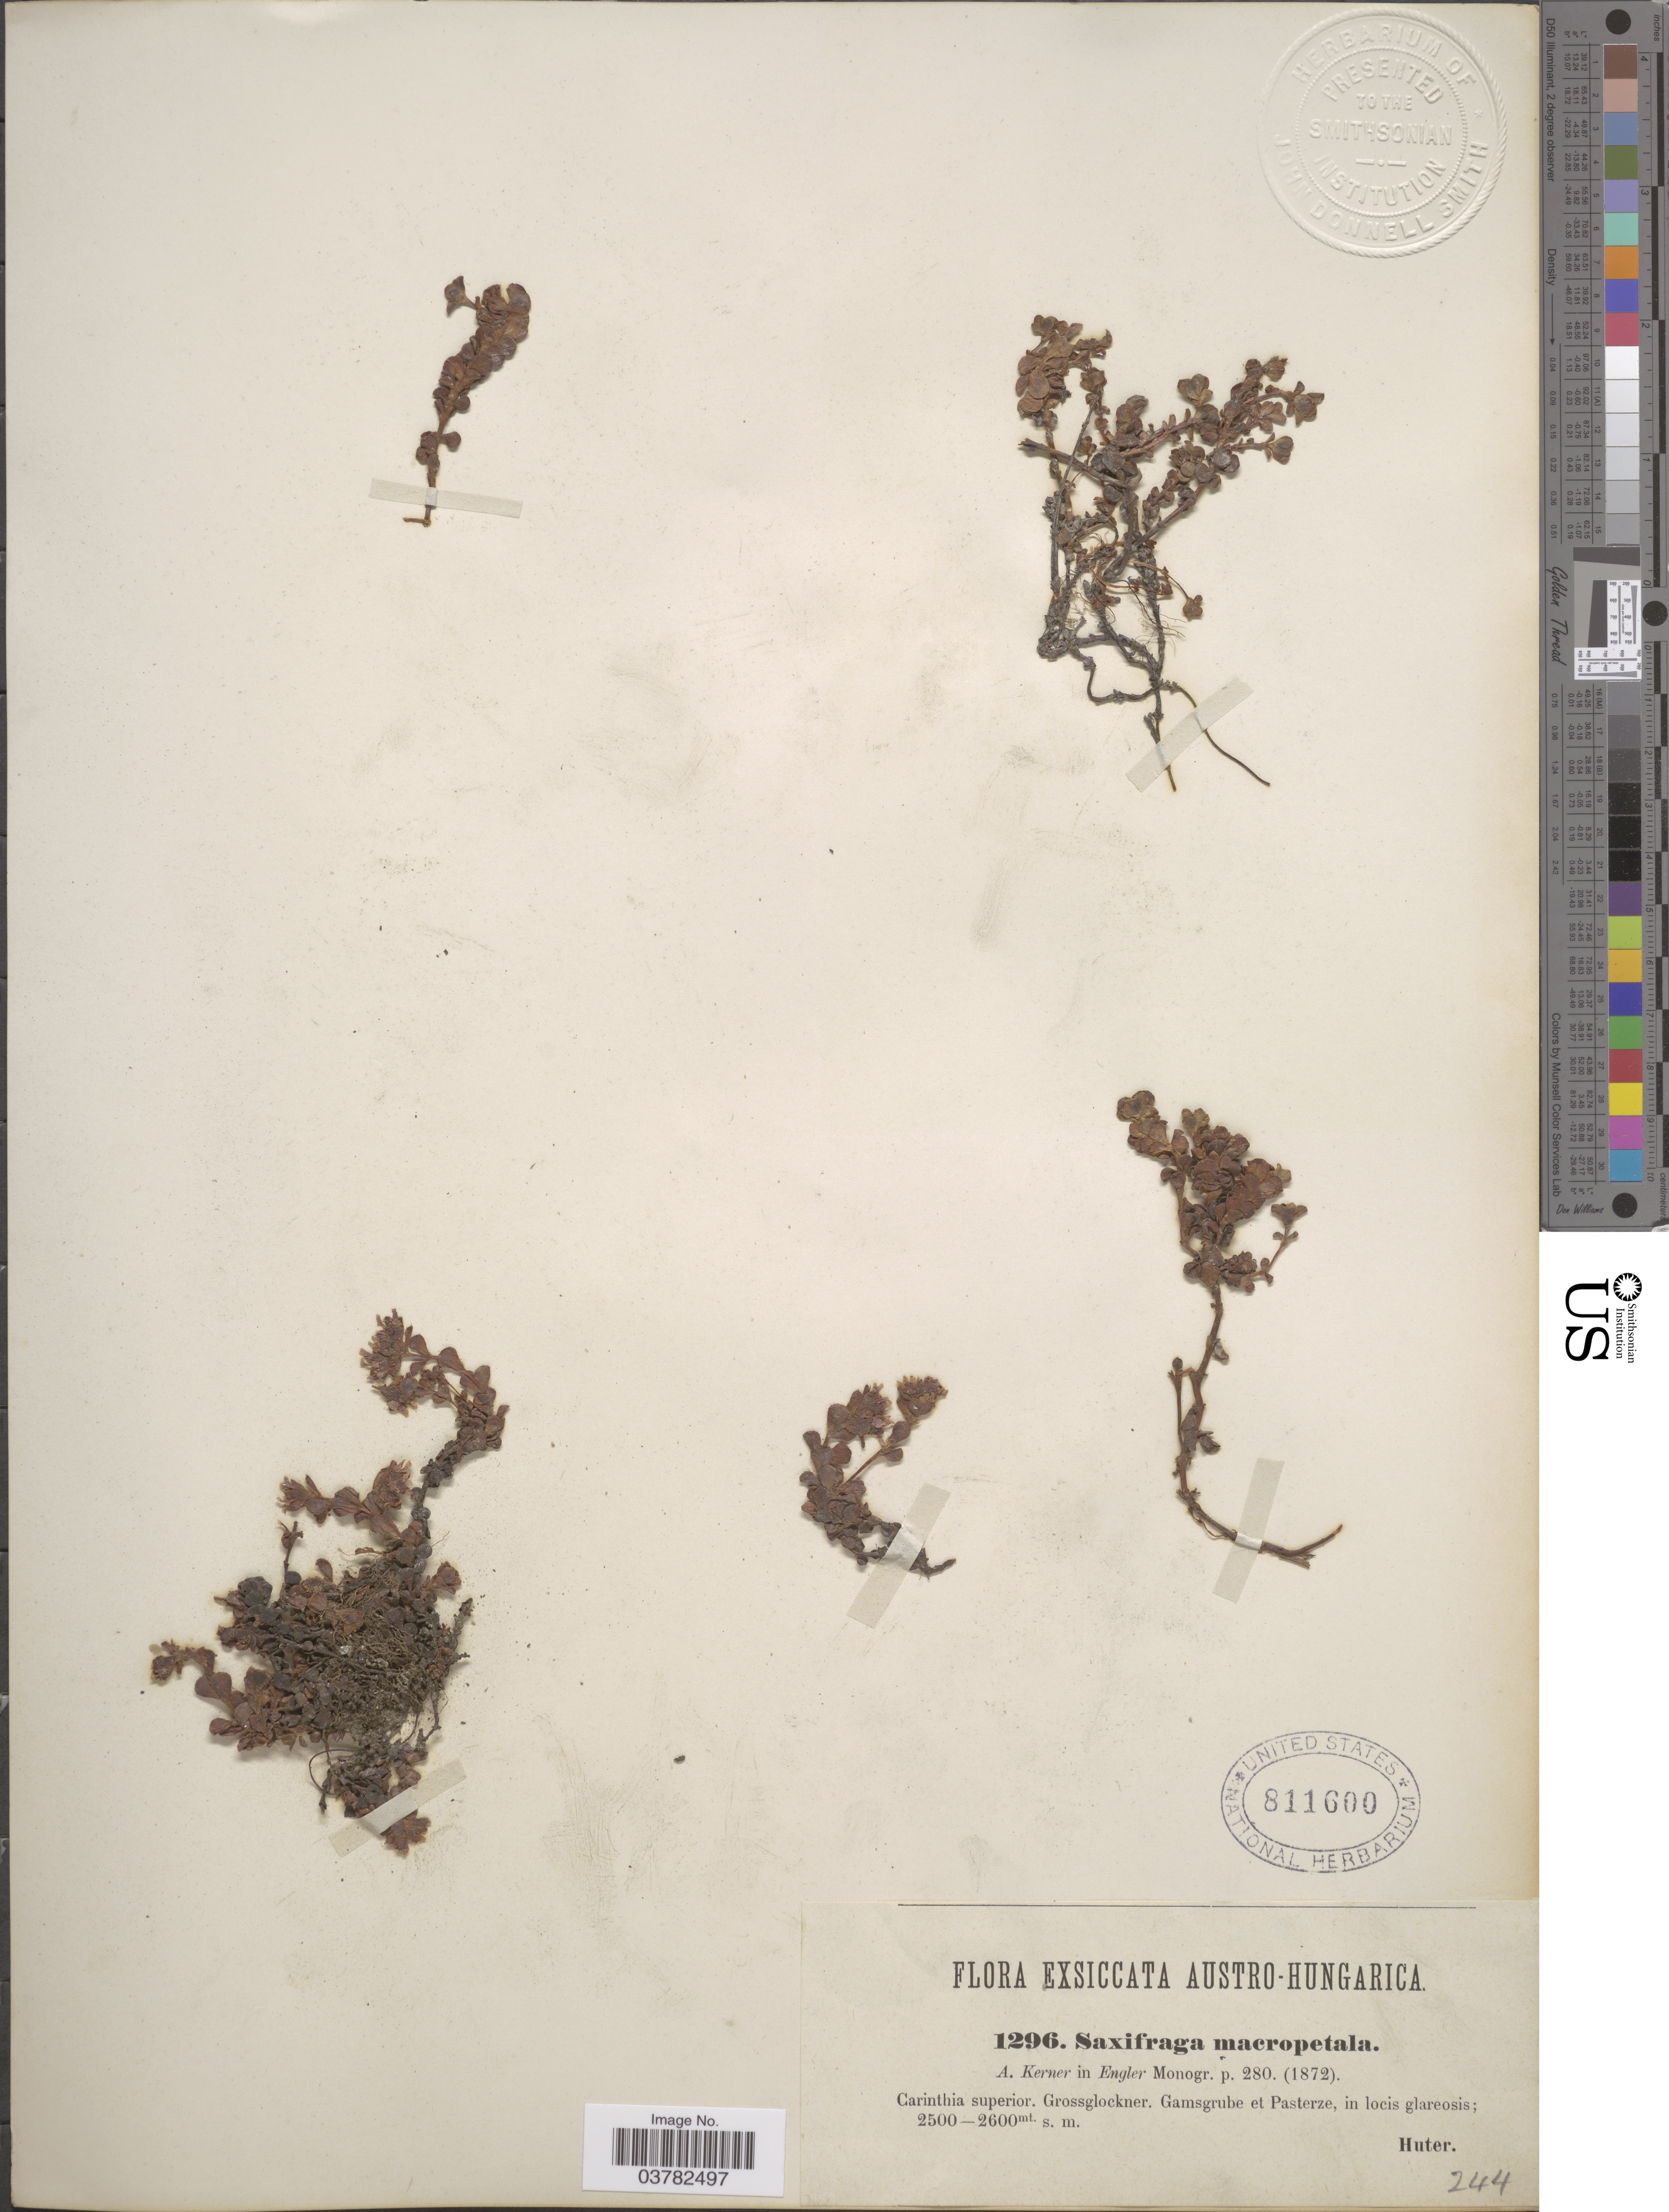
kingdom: Plantae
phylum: Tracheophyta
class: Magnoliopsida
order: Saxifragales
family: Saxifragaceae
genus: Saxifraga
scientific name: Saxifraga macropetala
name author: A. Kern. ex Engl.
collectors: -. Huter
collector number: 1296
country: Austria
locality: Austro-Hungarica. Carinthia superior. Grossglockner. Gamsgrube et Pasterze.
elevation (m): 2500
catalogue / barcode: US 811600